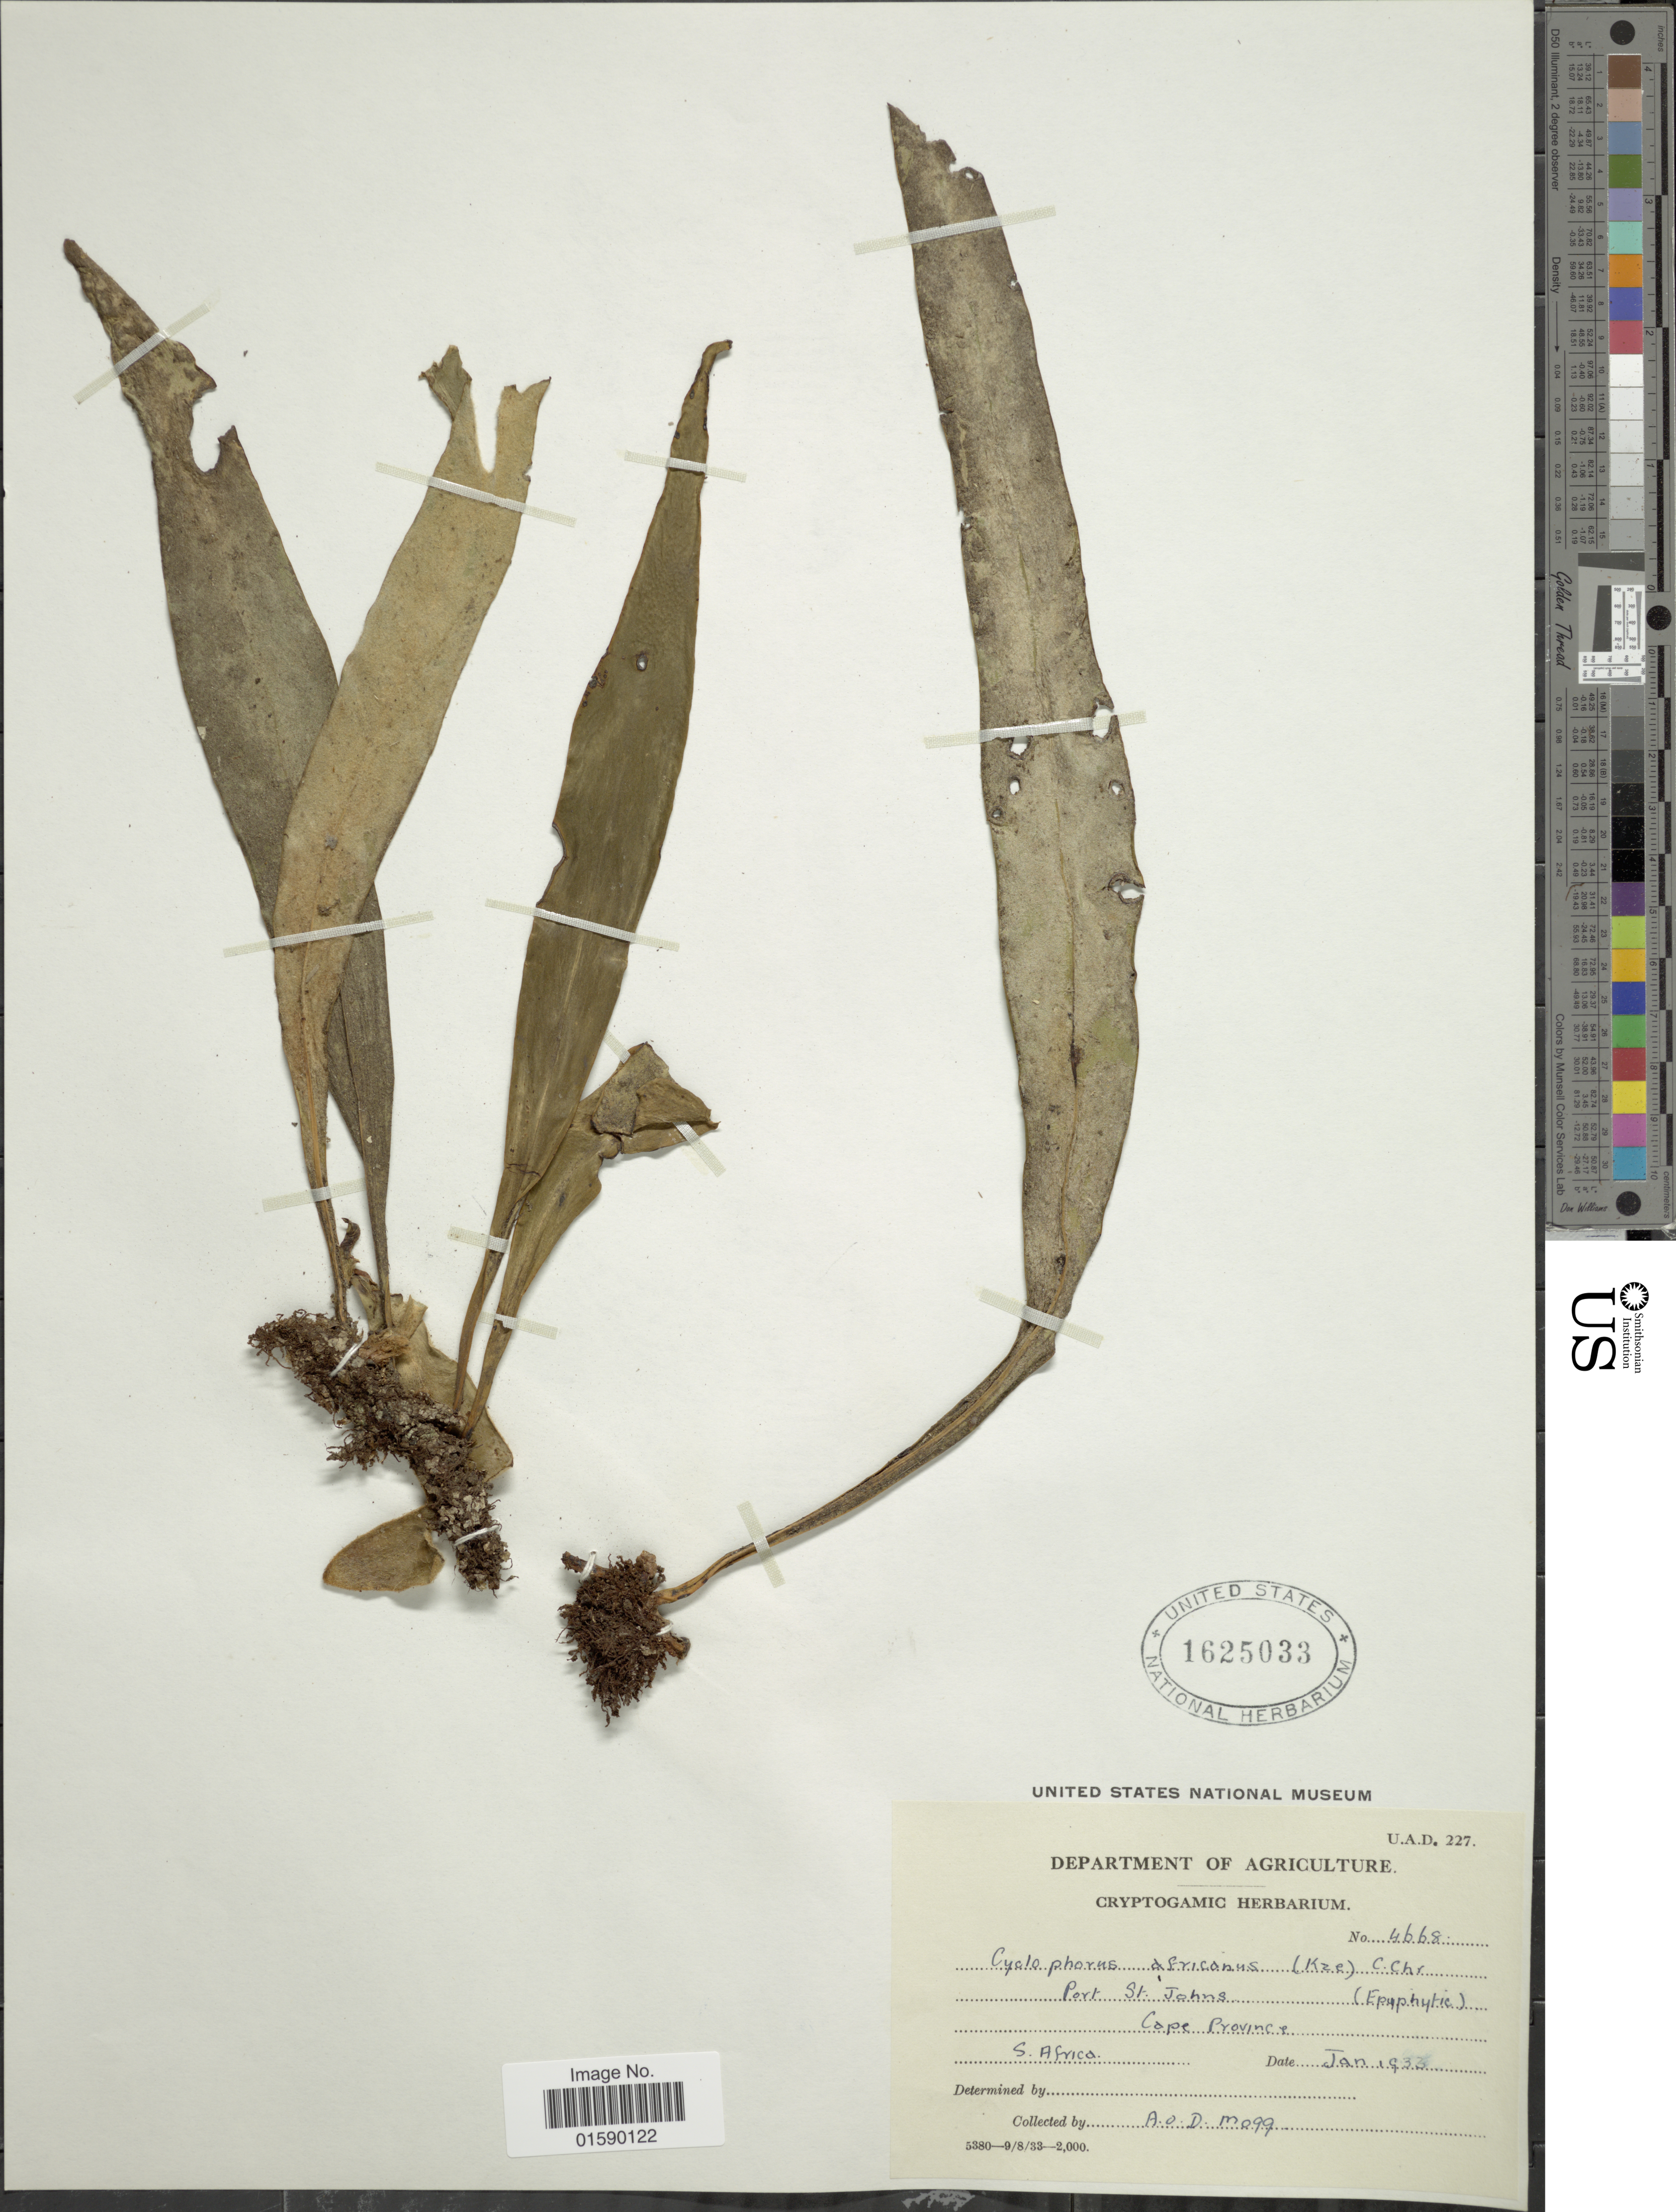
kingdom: Plantae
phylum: Tracheophyta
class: Polypodiopsida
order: Polypodiales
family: Polypodiaceae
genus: Pyrrosia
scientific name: Pyrrosia africana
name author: (Kunze) Ballard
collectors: A. O. Mogg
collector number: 4668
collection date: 1933-01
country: South Africa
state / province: Eastern Cape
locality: Port St. Johns, Cape Province.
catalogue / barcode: US 1625033